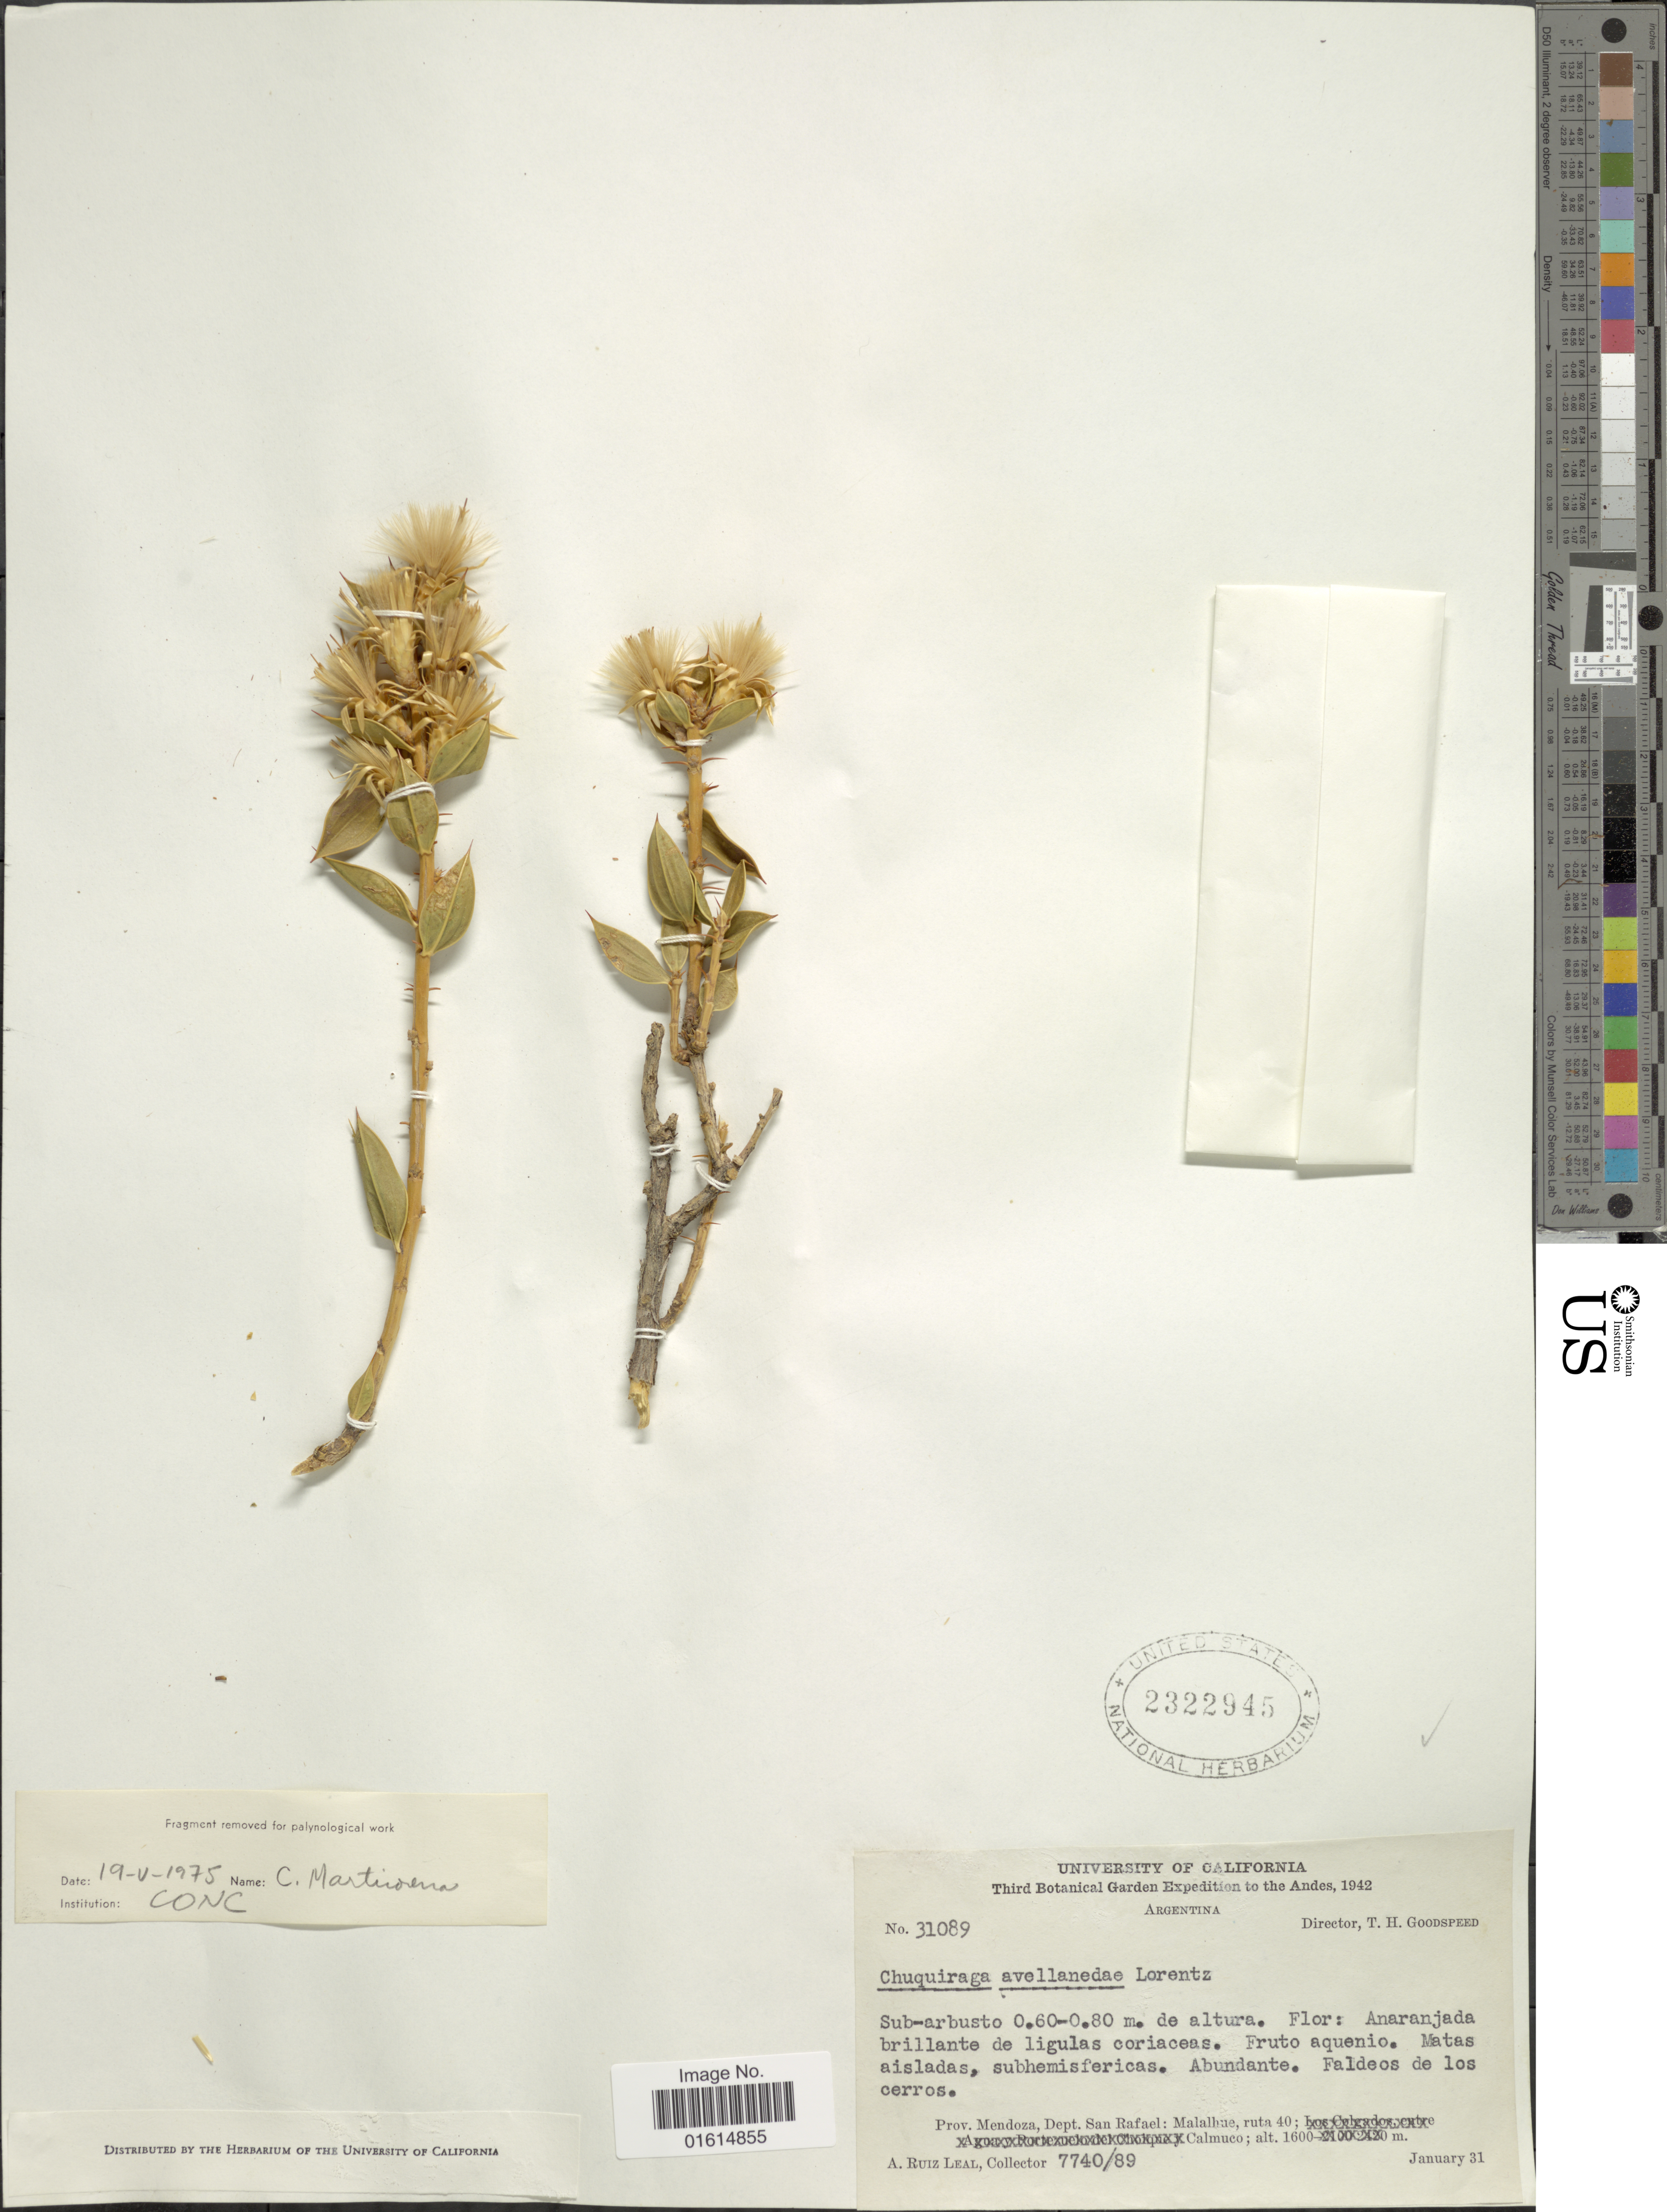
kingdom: Plantae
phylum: Tracheophyta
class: Magnoliopsida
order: Asterales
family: Asteraceae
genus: Chuquiraga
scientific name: Chuquiraga avellanedae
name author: Lorentz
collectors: A. R. Leal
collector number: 7740/89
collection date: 1942-01-31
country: Argentina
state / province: Mendoza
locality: Prov. Mendoza, Dept. San Rafael, Malalhue, ruta 40, Calmuco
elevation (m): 1600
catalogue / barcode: US 2322945